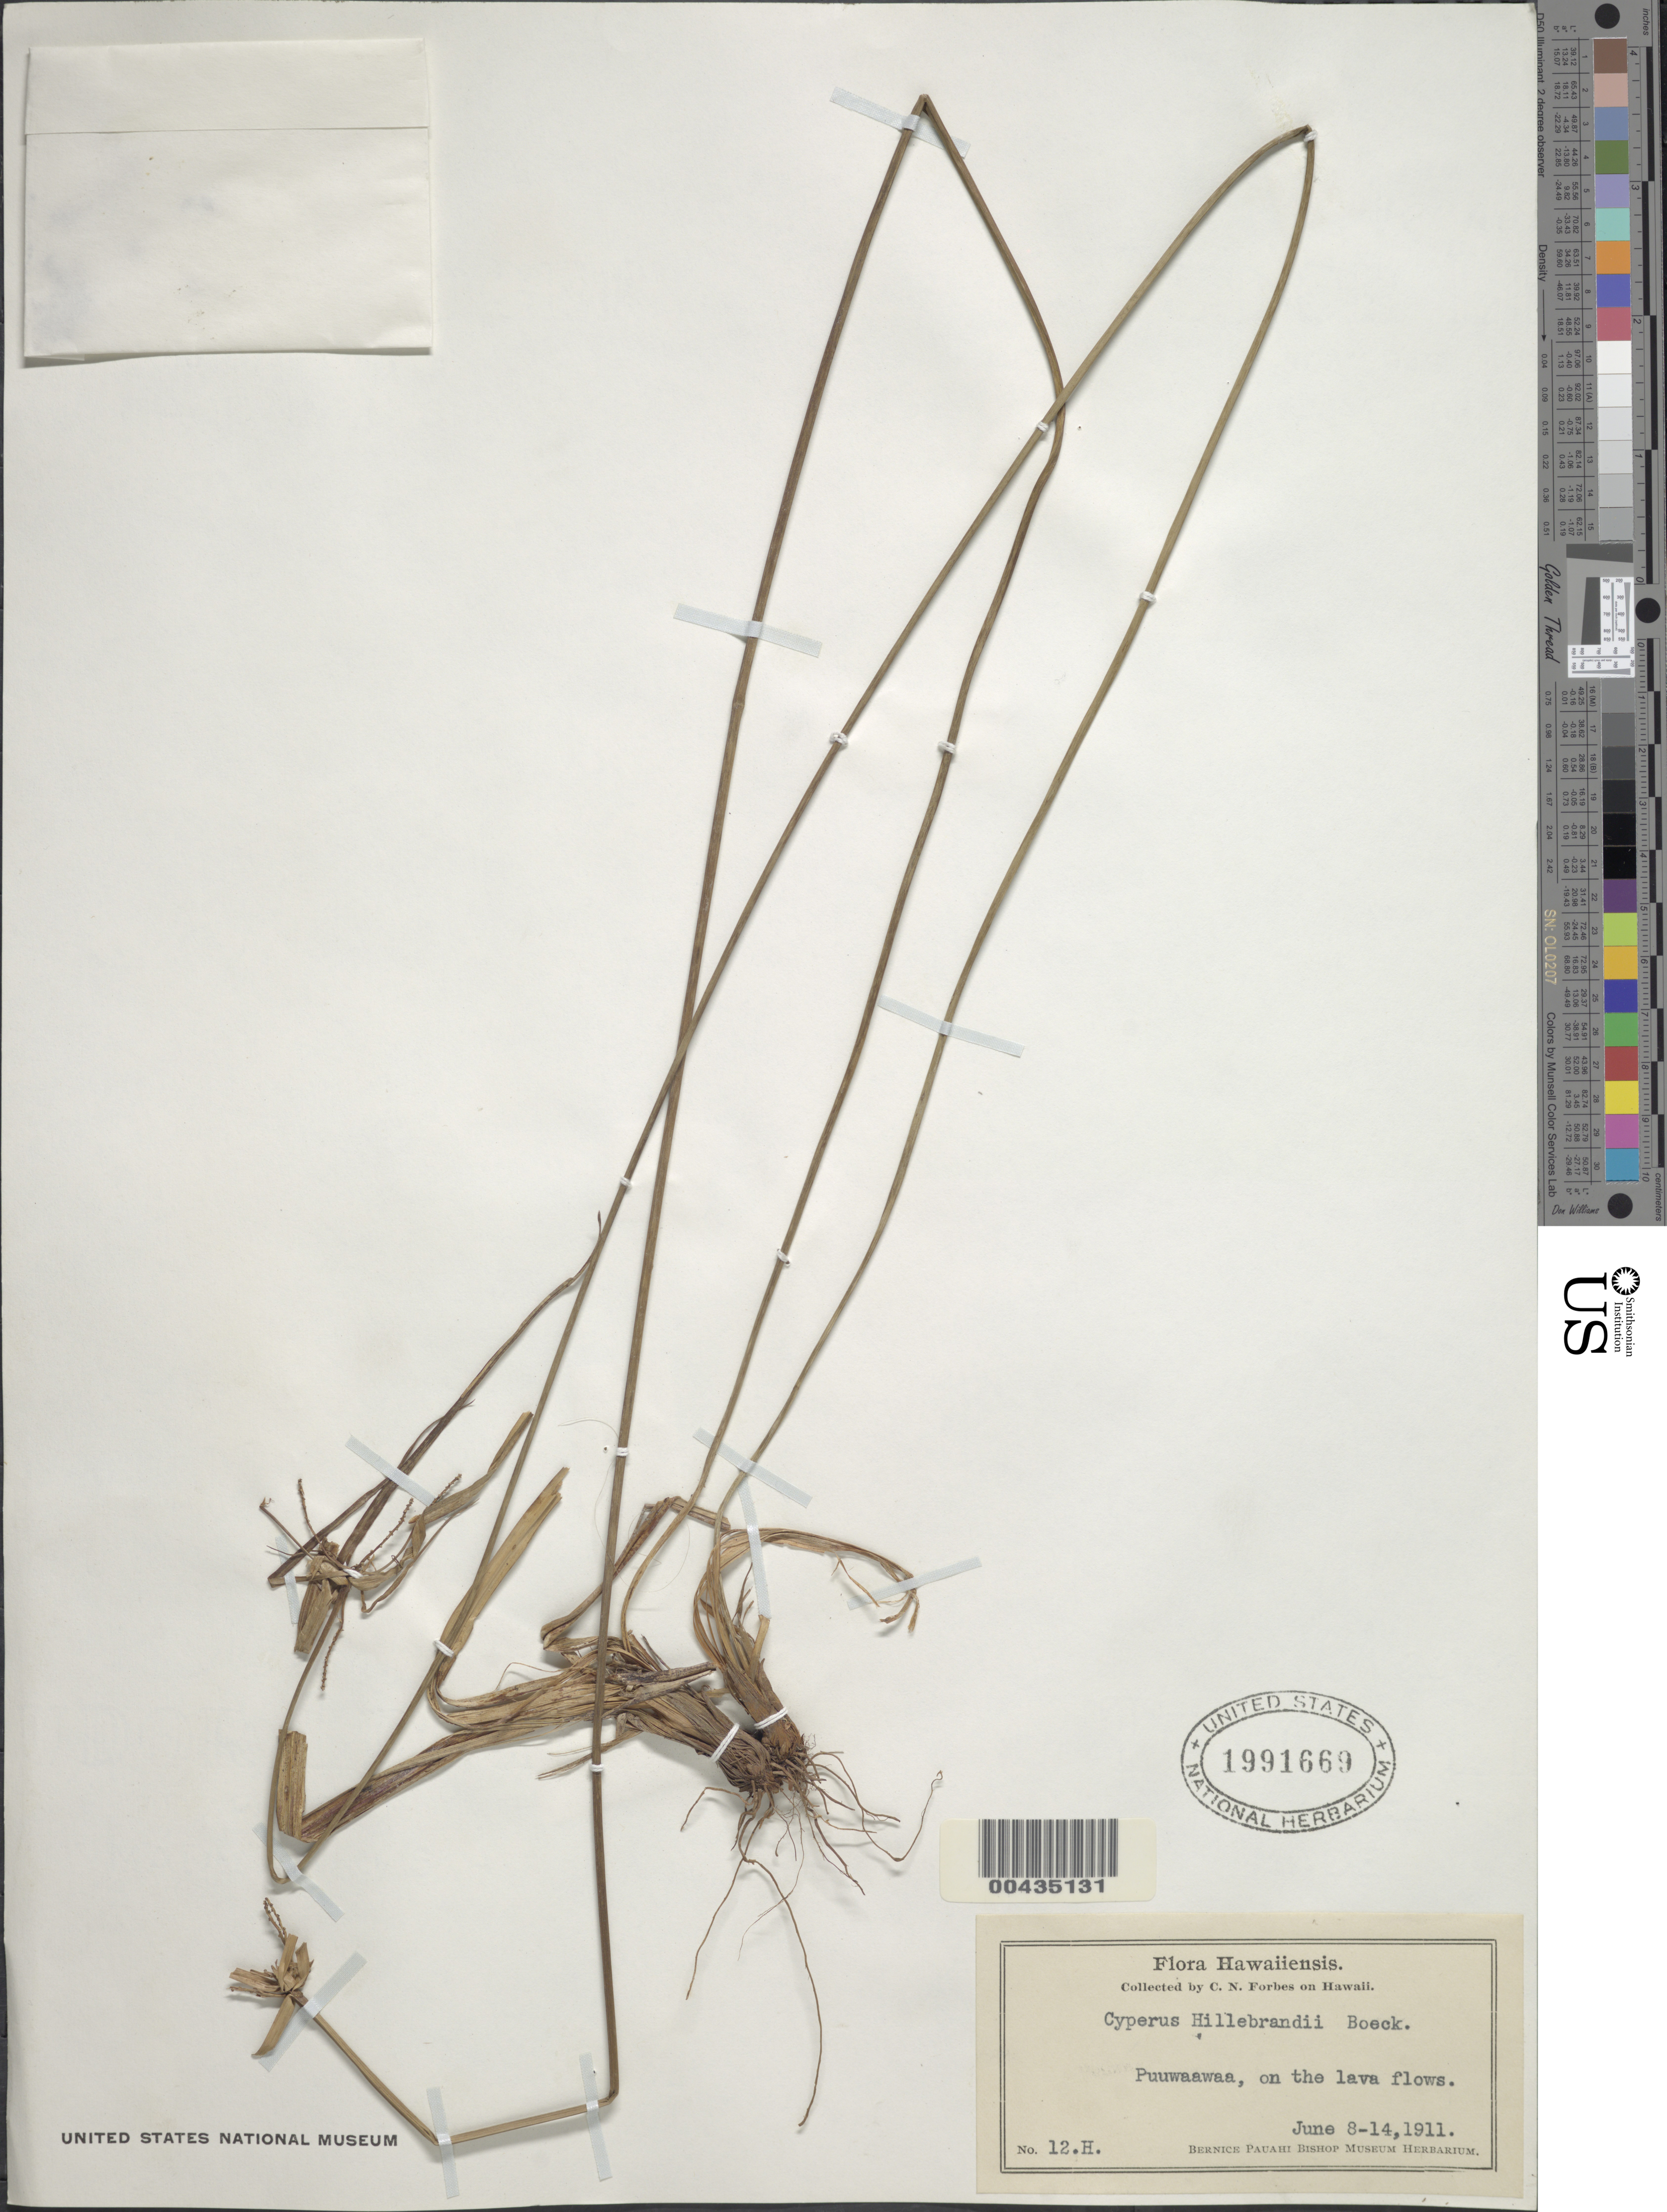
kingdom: Plantae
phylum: Tracheophyta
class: Liliopsida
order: Poales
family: Cyperaceae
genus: Cyperus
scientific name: Cyperus hillebrandii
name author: Boeckeler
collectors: C. N. Forbes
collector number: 12.H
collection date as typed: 8 Jun 1911 to 14 Jun 1911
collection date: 1911-06-08/1911-06-14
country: United States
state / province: Hawaii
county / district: Hawaii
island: Hawaii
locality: Puuwaawaa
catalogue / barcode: US 1991669